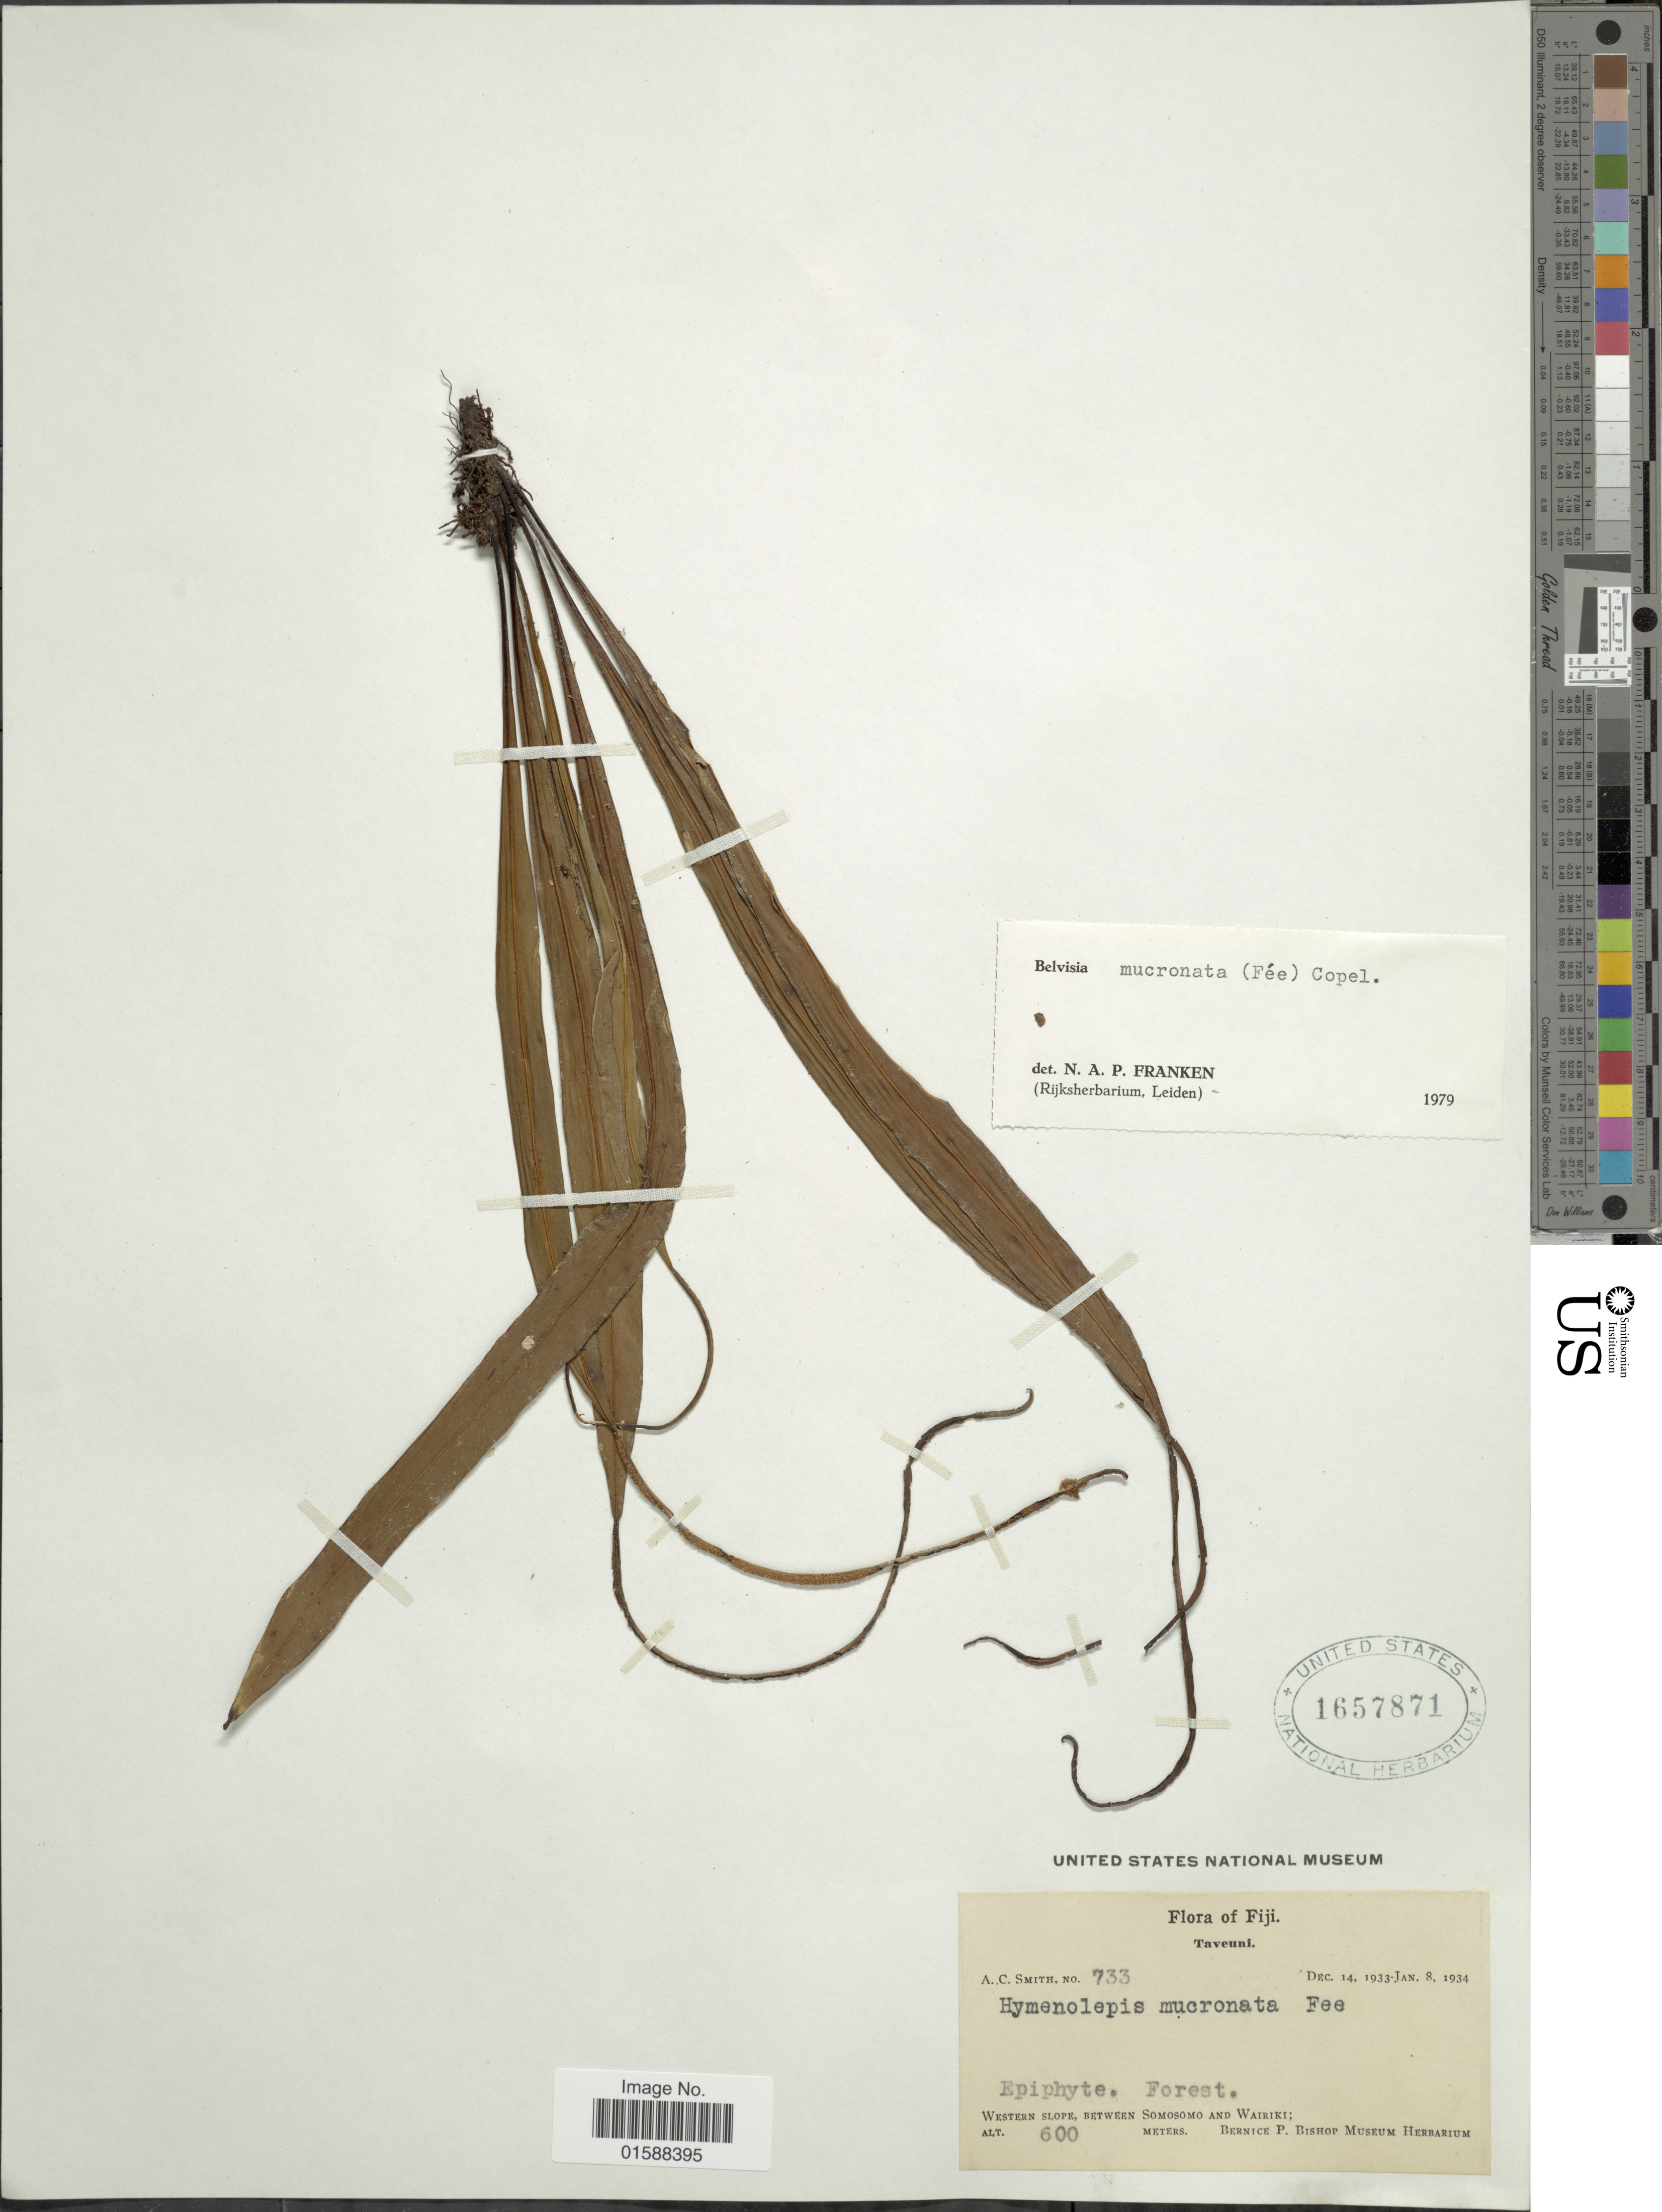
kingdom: Plantae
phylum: Tracheophyta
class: Polypodiopsida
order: Polypodiales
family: Polypodiaceae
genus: Lepisorus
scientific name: Lepisorus mucronatus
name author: (Fée) Li S. Wang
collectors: A. C. Smith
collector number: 733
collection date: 1933-12-14/1934-01-08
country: Fiji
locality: Taveuni. Westen slope, between Somosomo and Wairiki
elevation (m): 600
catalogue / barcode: US 1657871